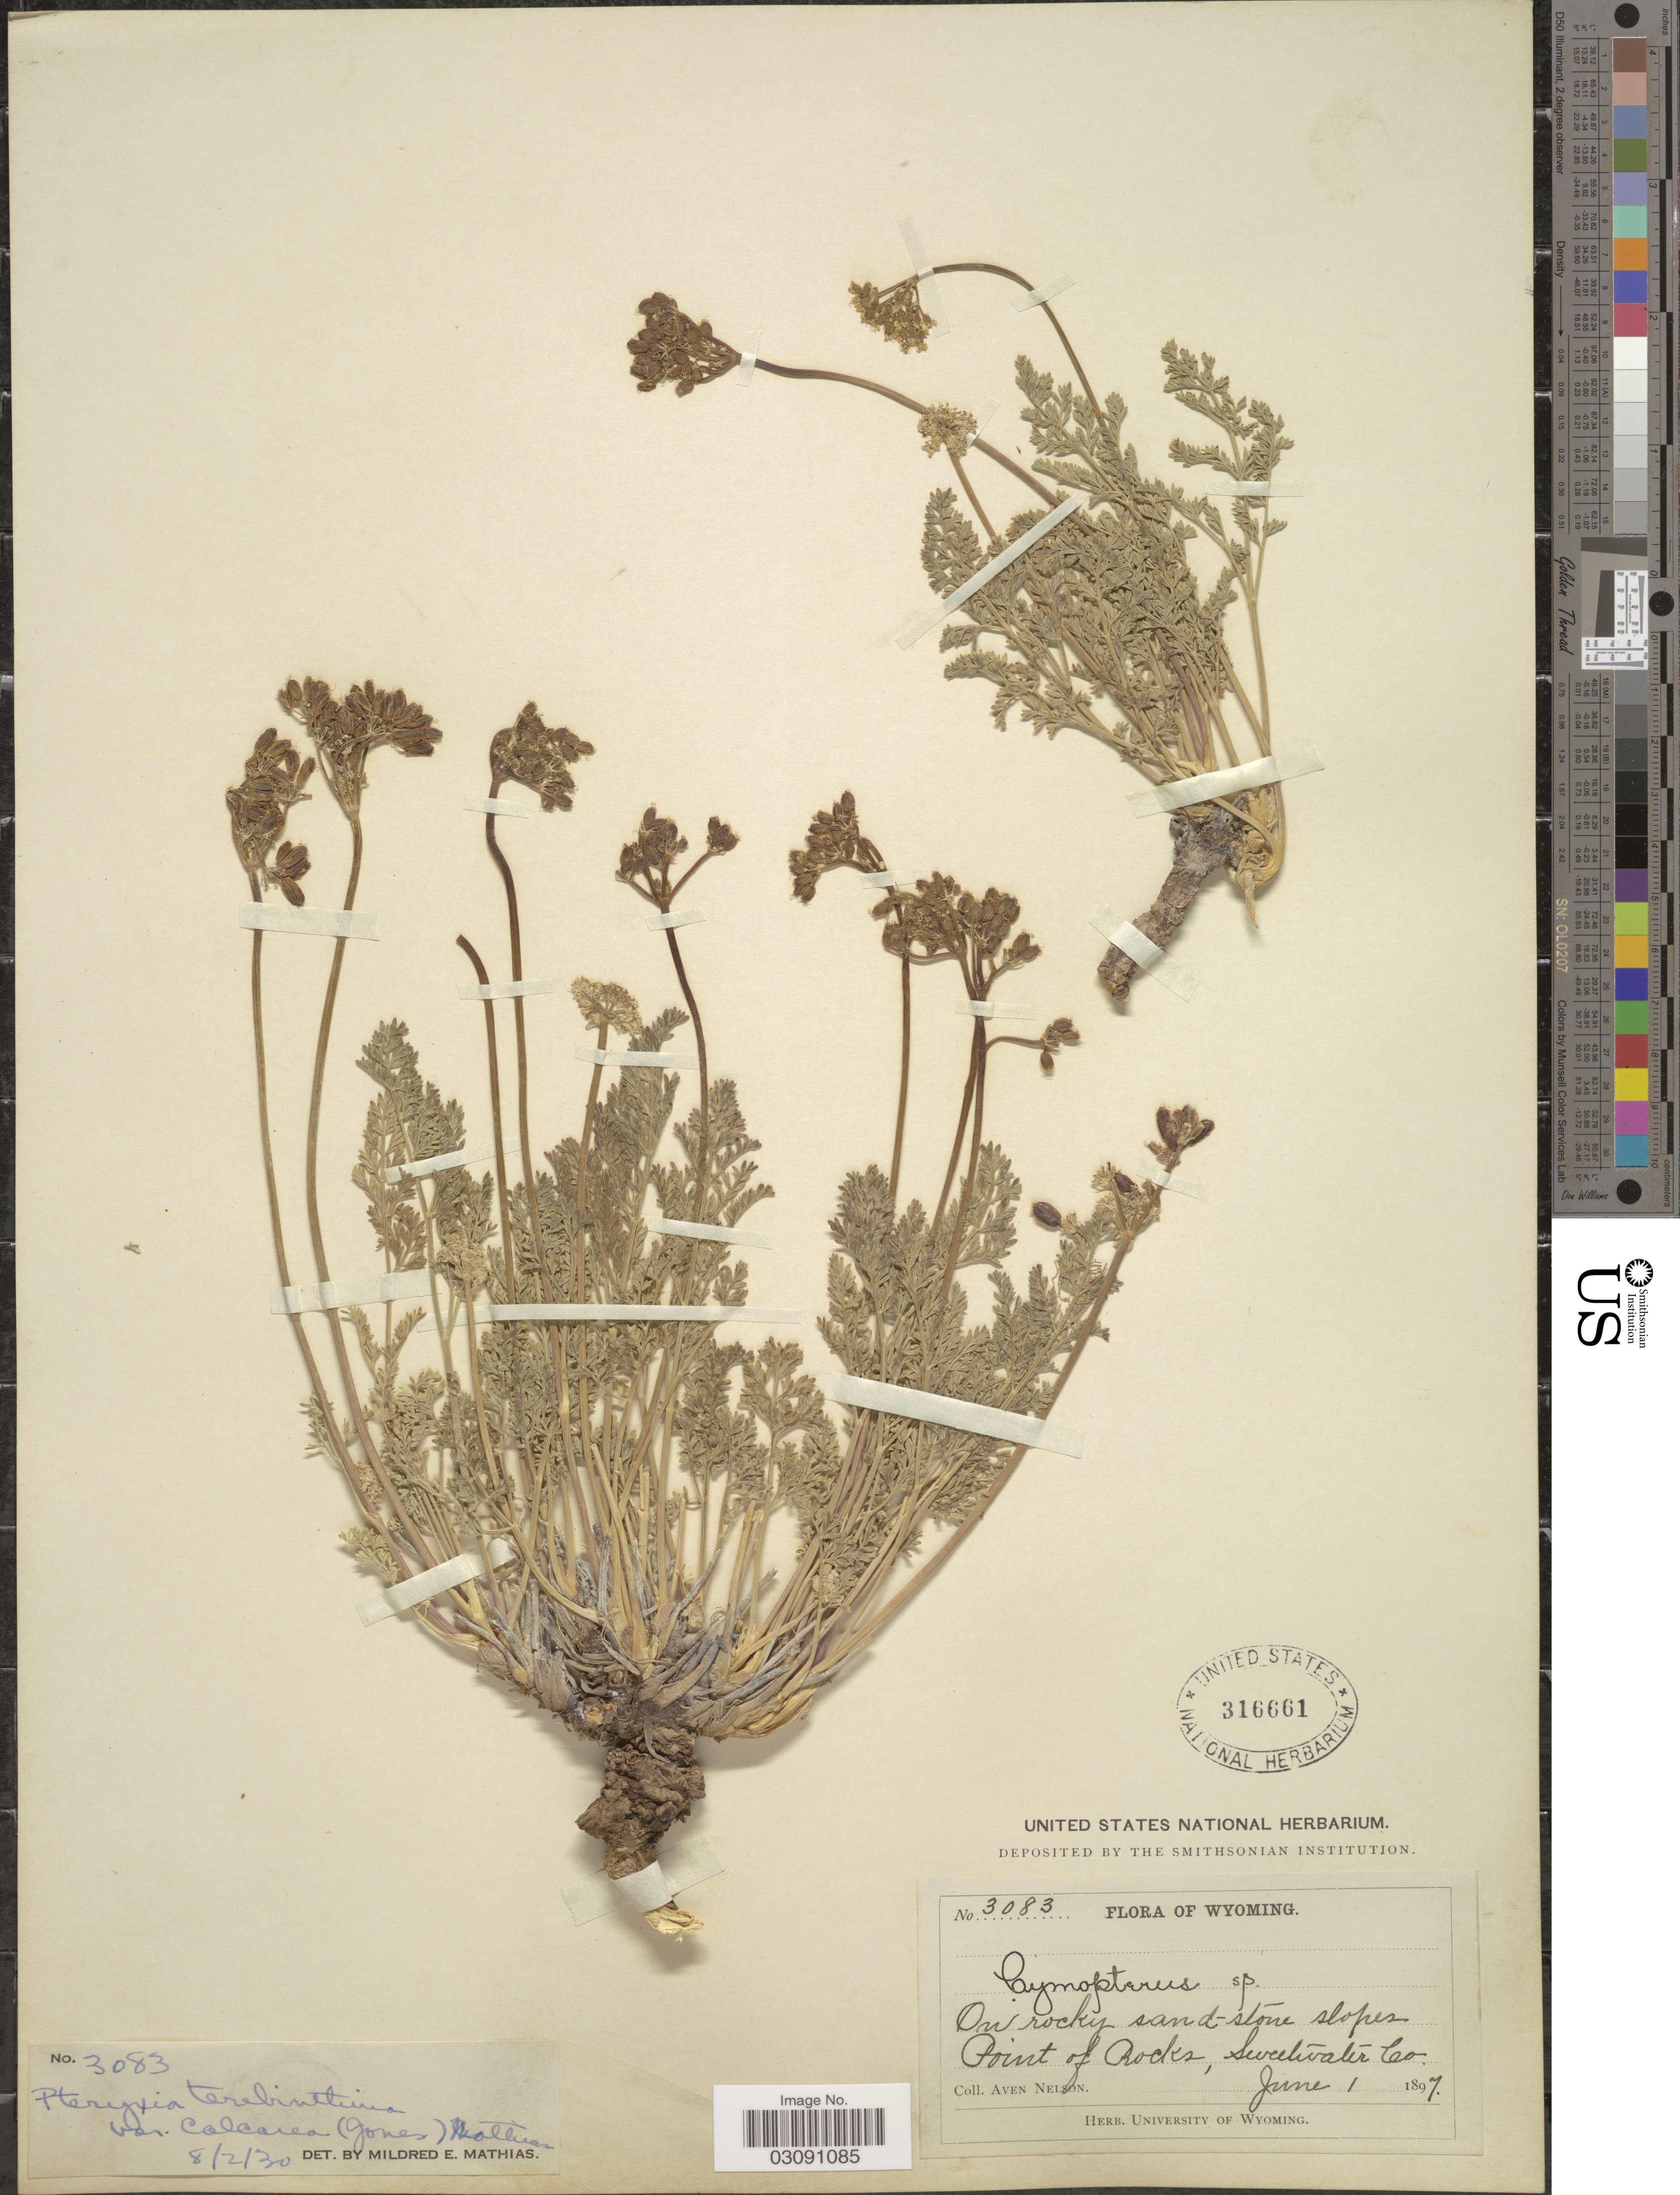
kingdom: Plantae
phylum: Tracheophyta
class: Magnoliopsida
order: Apiales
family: Apiaceae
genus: Pteryxia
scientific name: Pteryxia terebinthina var. calcarea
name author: (M.E. Jones) Mathias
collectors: A. Nelson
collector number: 3083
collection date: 1897-06-01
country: United States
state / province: Wyoming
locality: On rocky sand-stone slopes, Point of Rocks, Sweetwater Co.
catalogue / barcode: US 316661